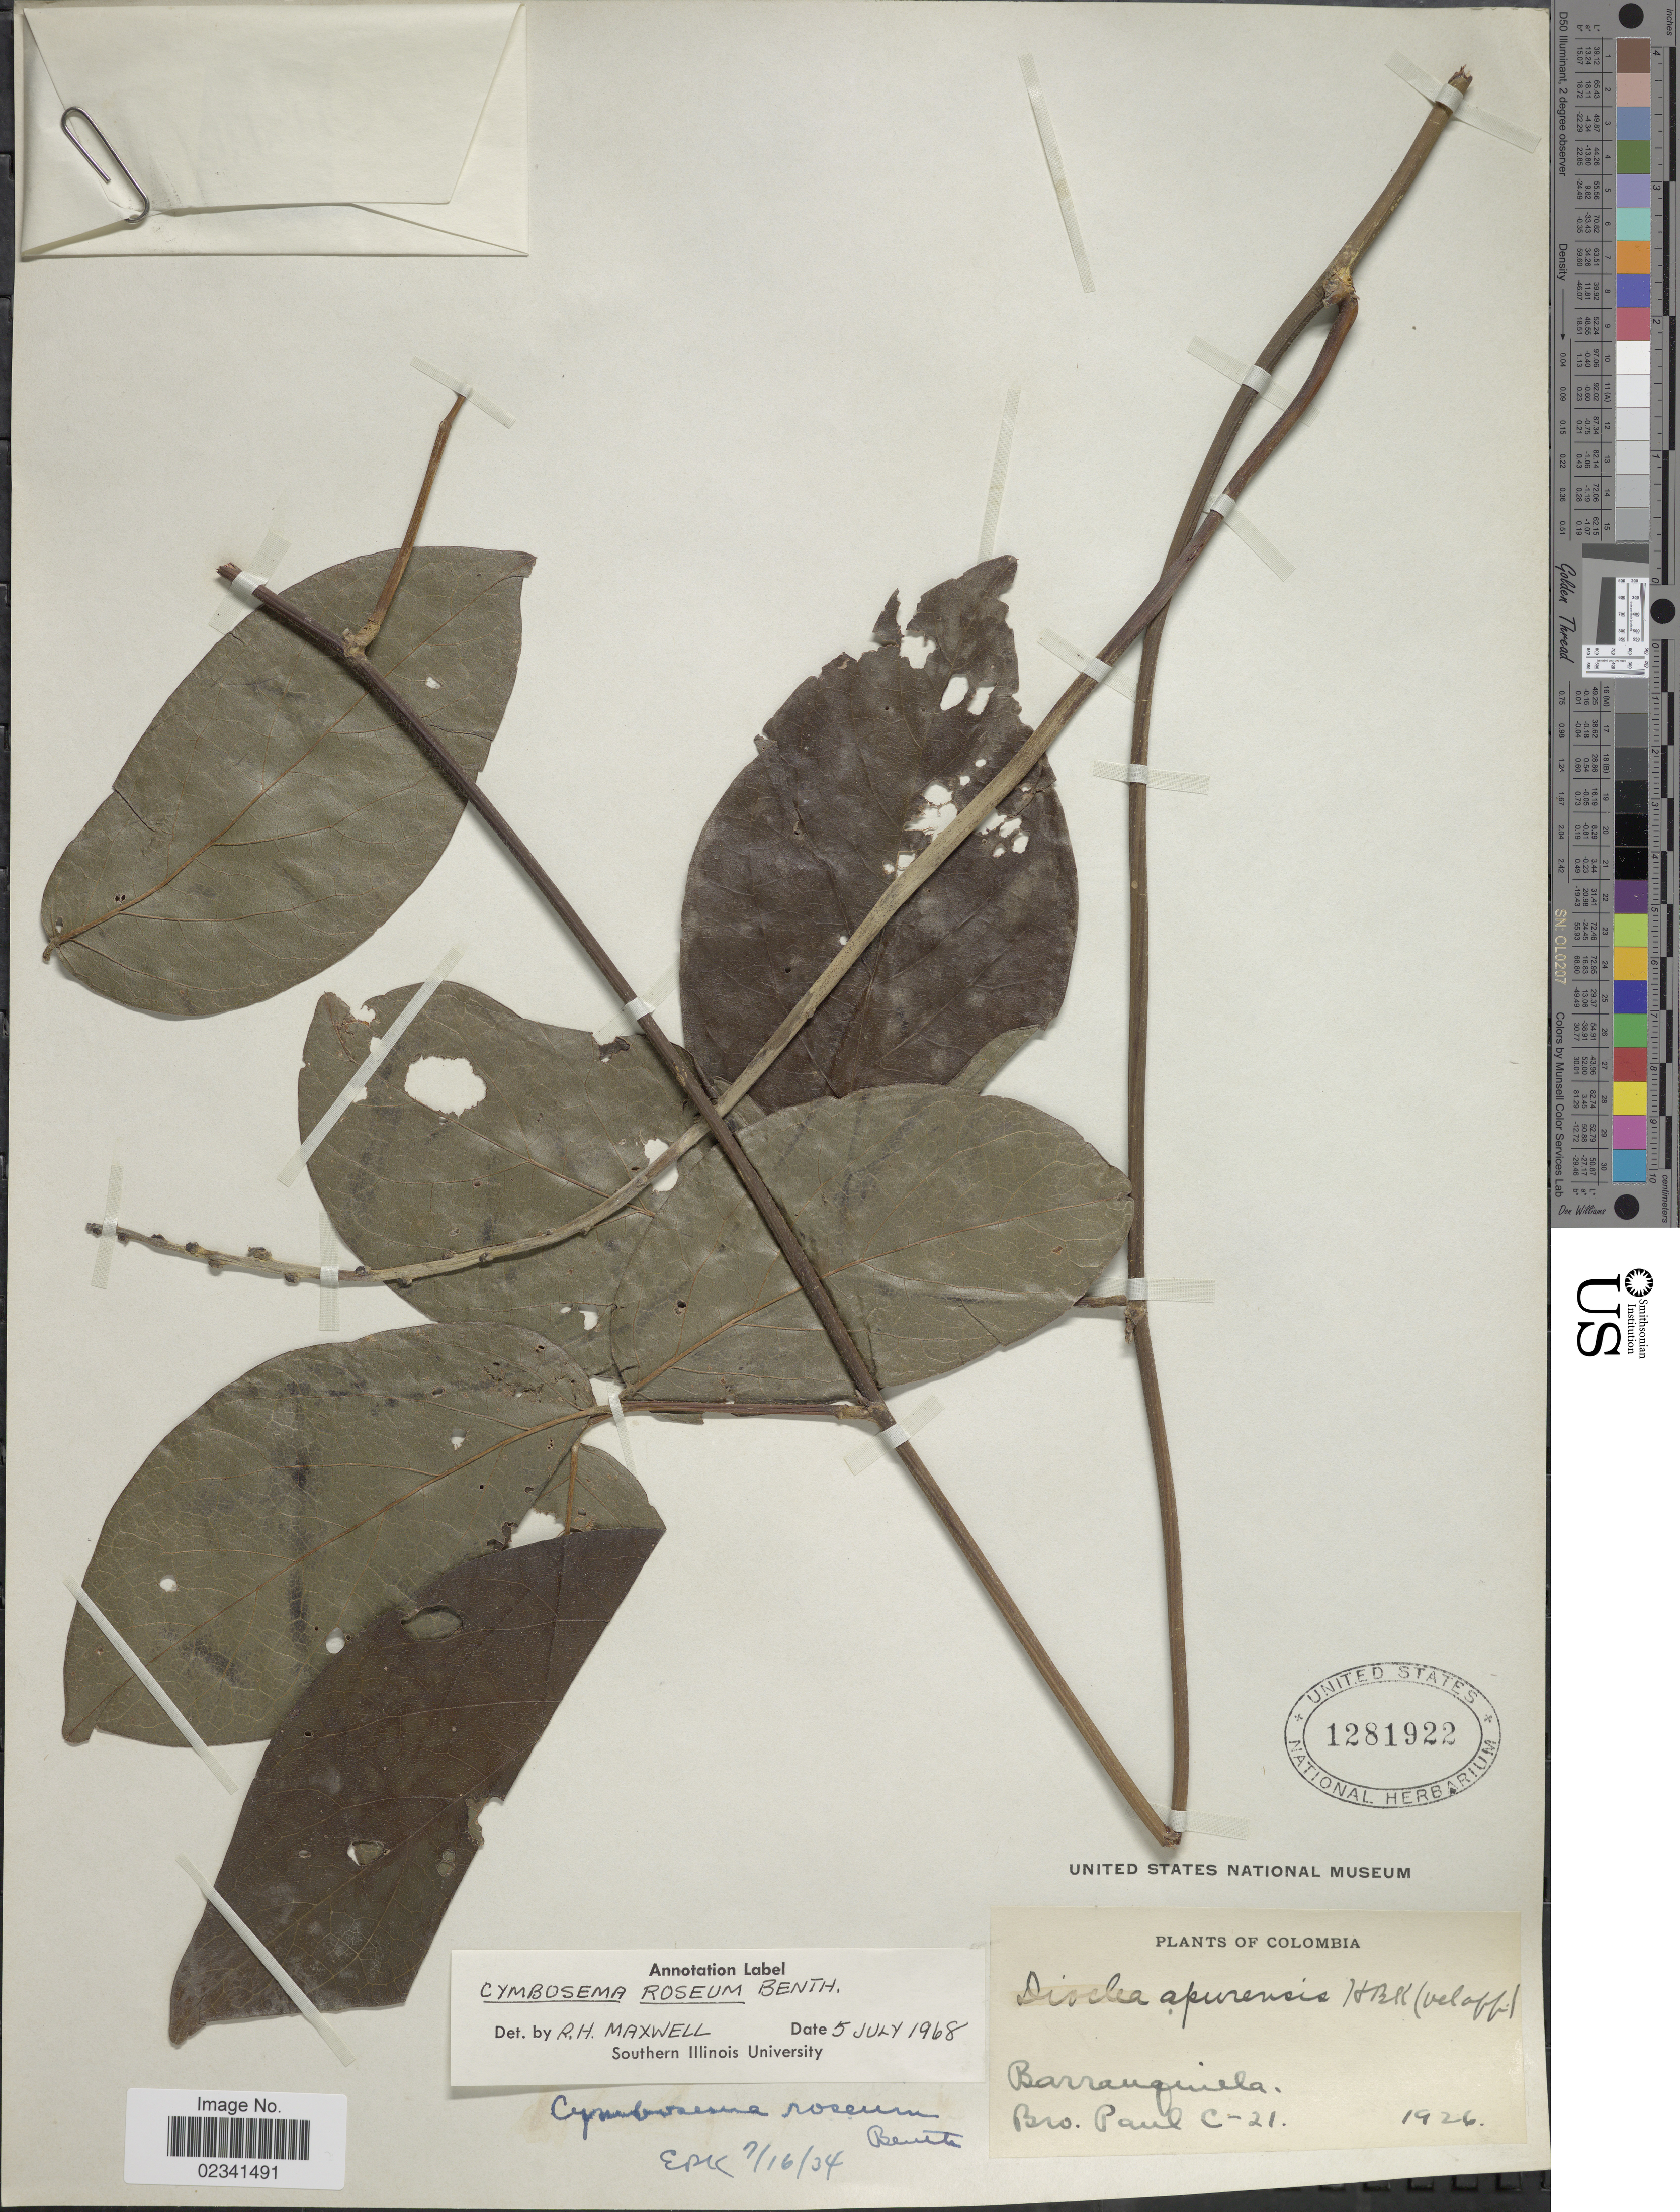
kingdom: Plantae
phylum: Tracheophyta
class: Magnoliopsida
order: Fabales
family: Fabaceae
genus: Cymbosema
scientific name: Cymbosema roseum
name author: Benth.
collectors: B. Paul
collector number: C21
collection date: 1926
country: Colombia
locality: Barranquilla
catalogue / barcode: US 1281922